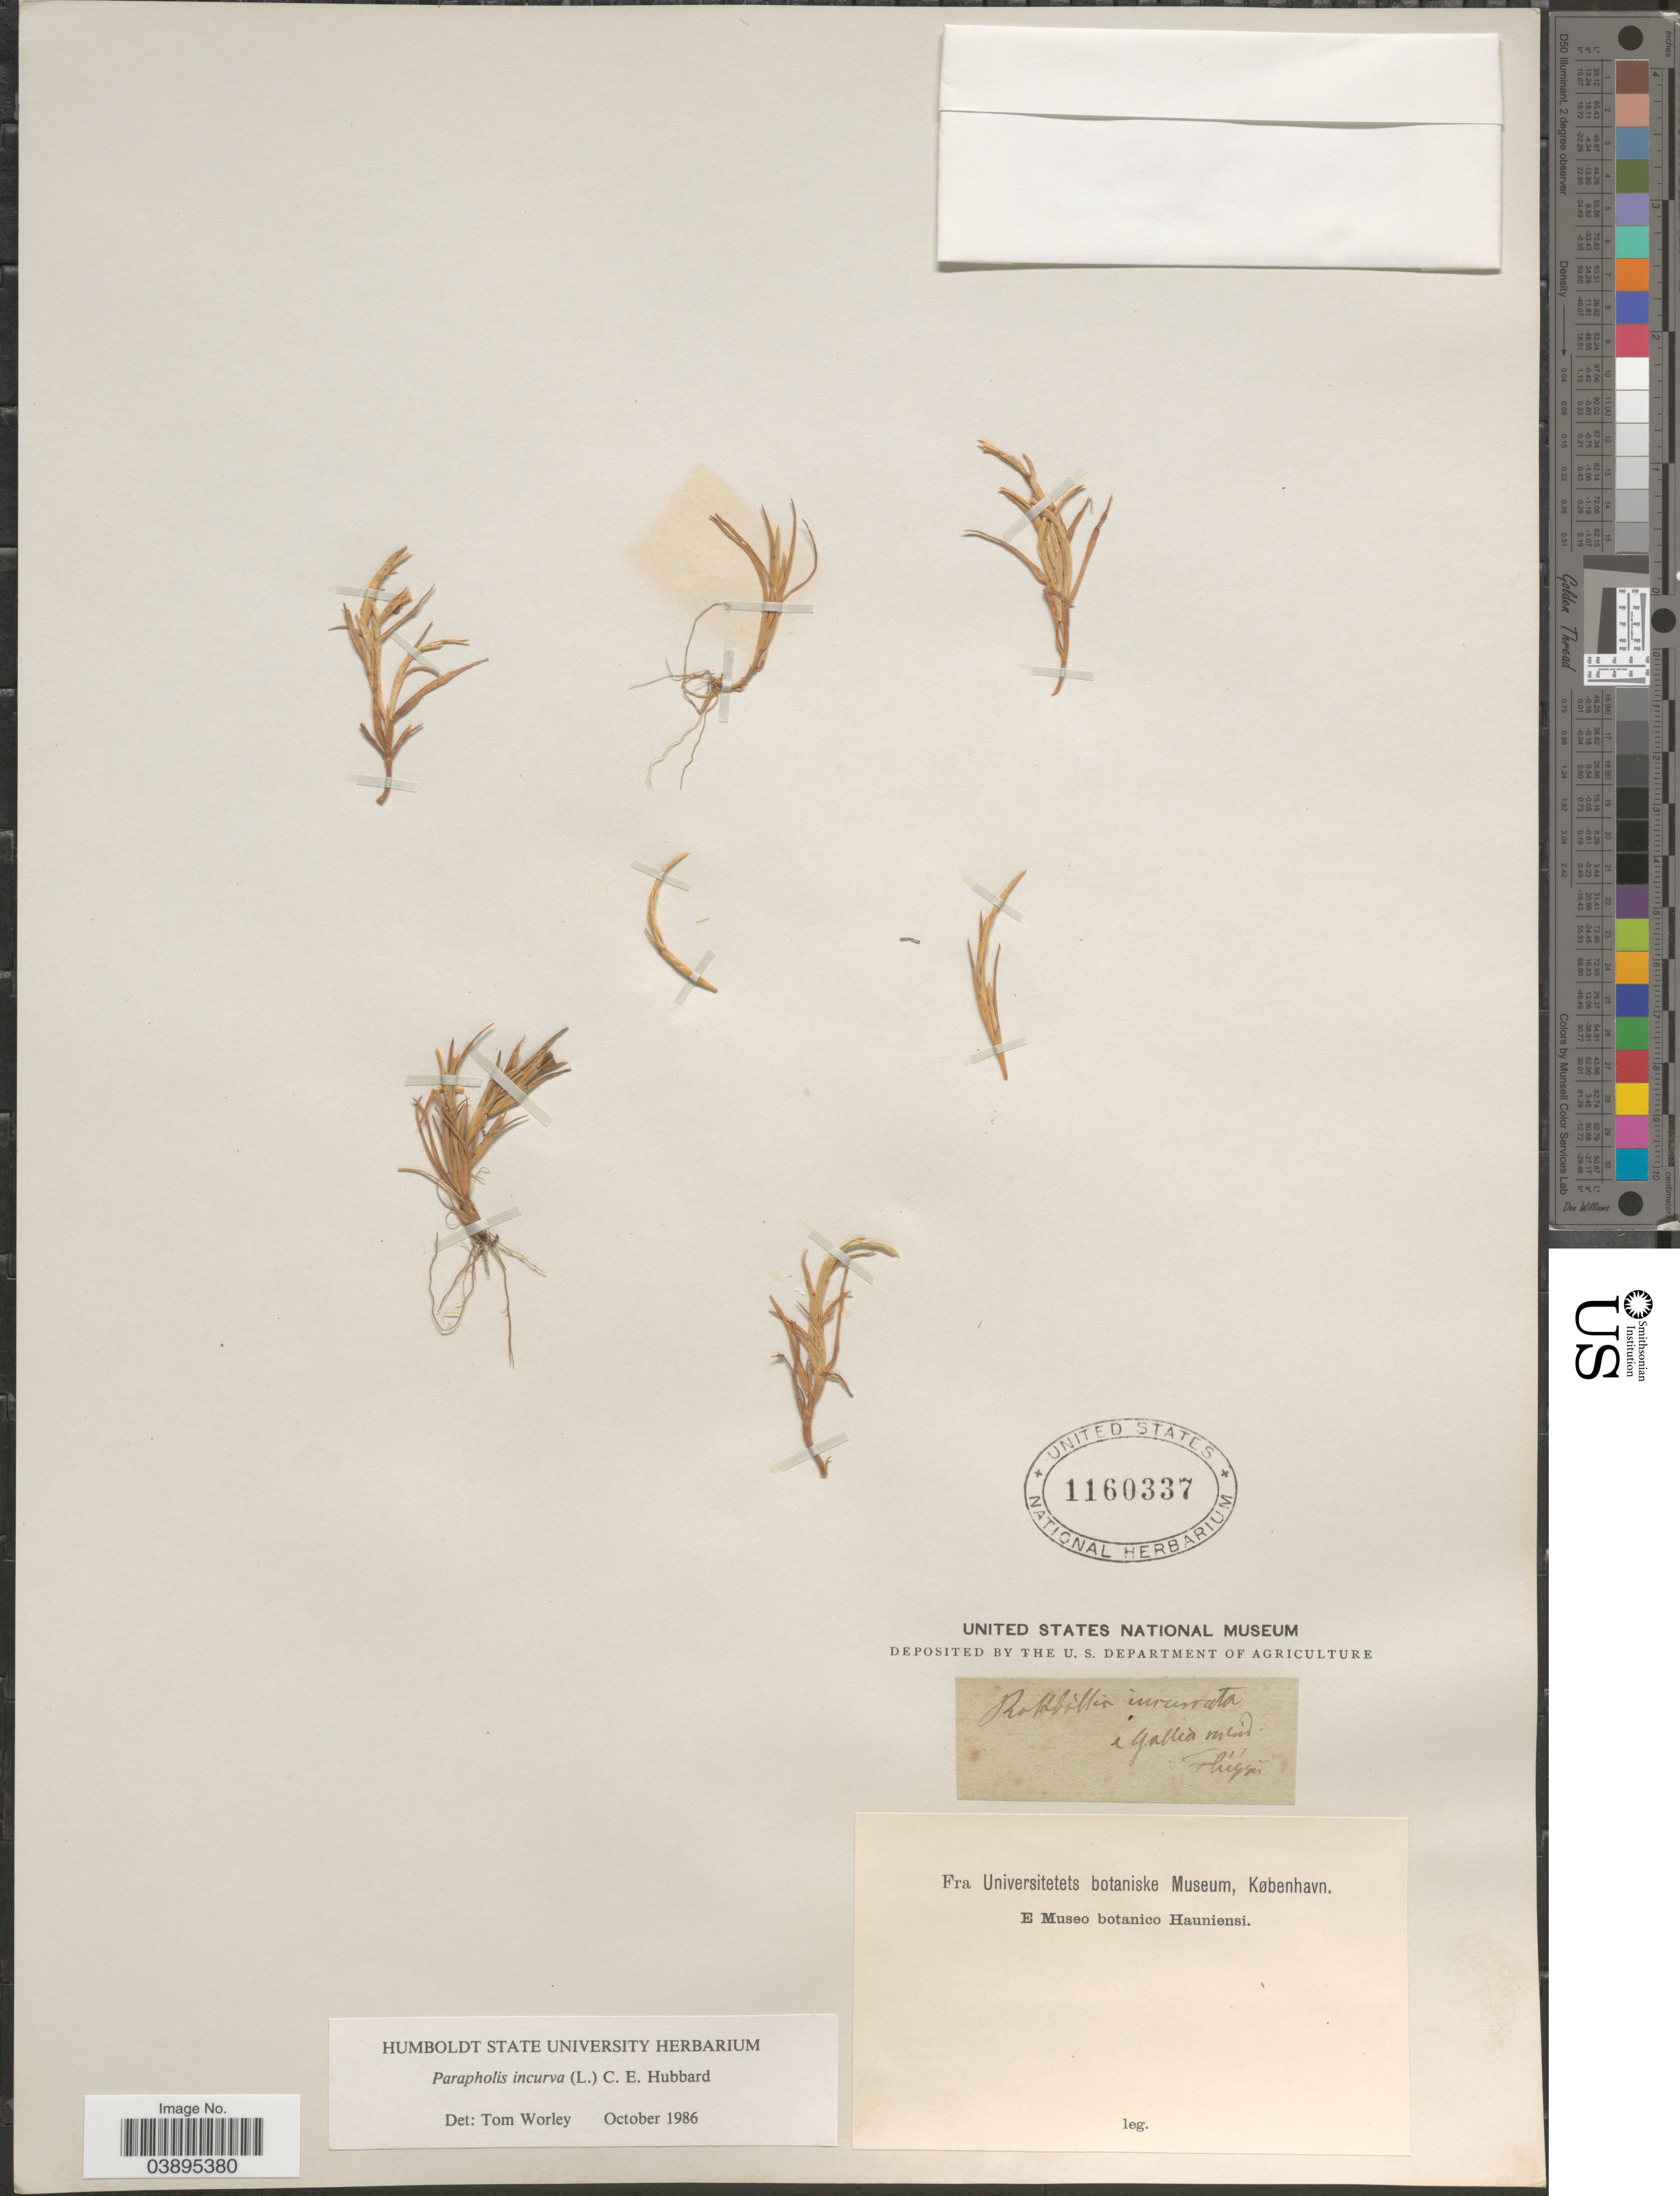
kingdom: Plantae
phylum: Tracheophyta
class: Liliopsida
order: Poales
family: Poaceae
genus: Parapholis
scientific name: Parapholis incurva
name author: (L.) C.E. Hubb.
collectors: Flúgges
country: France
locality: E Gallia merid.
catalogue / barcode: US 1160337